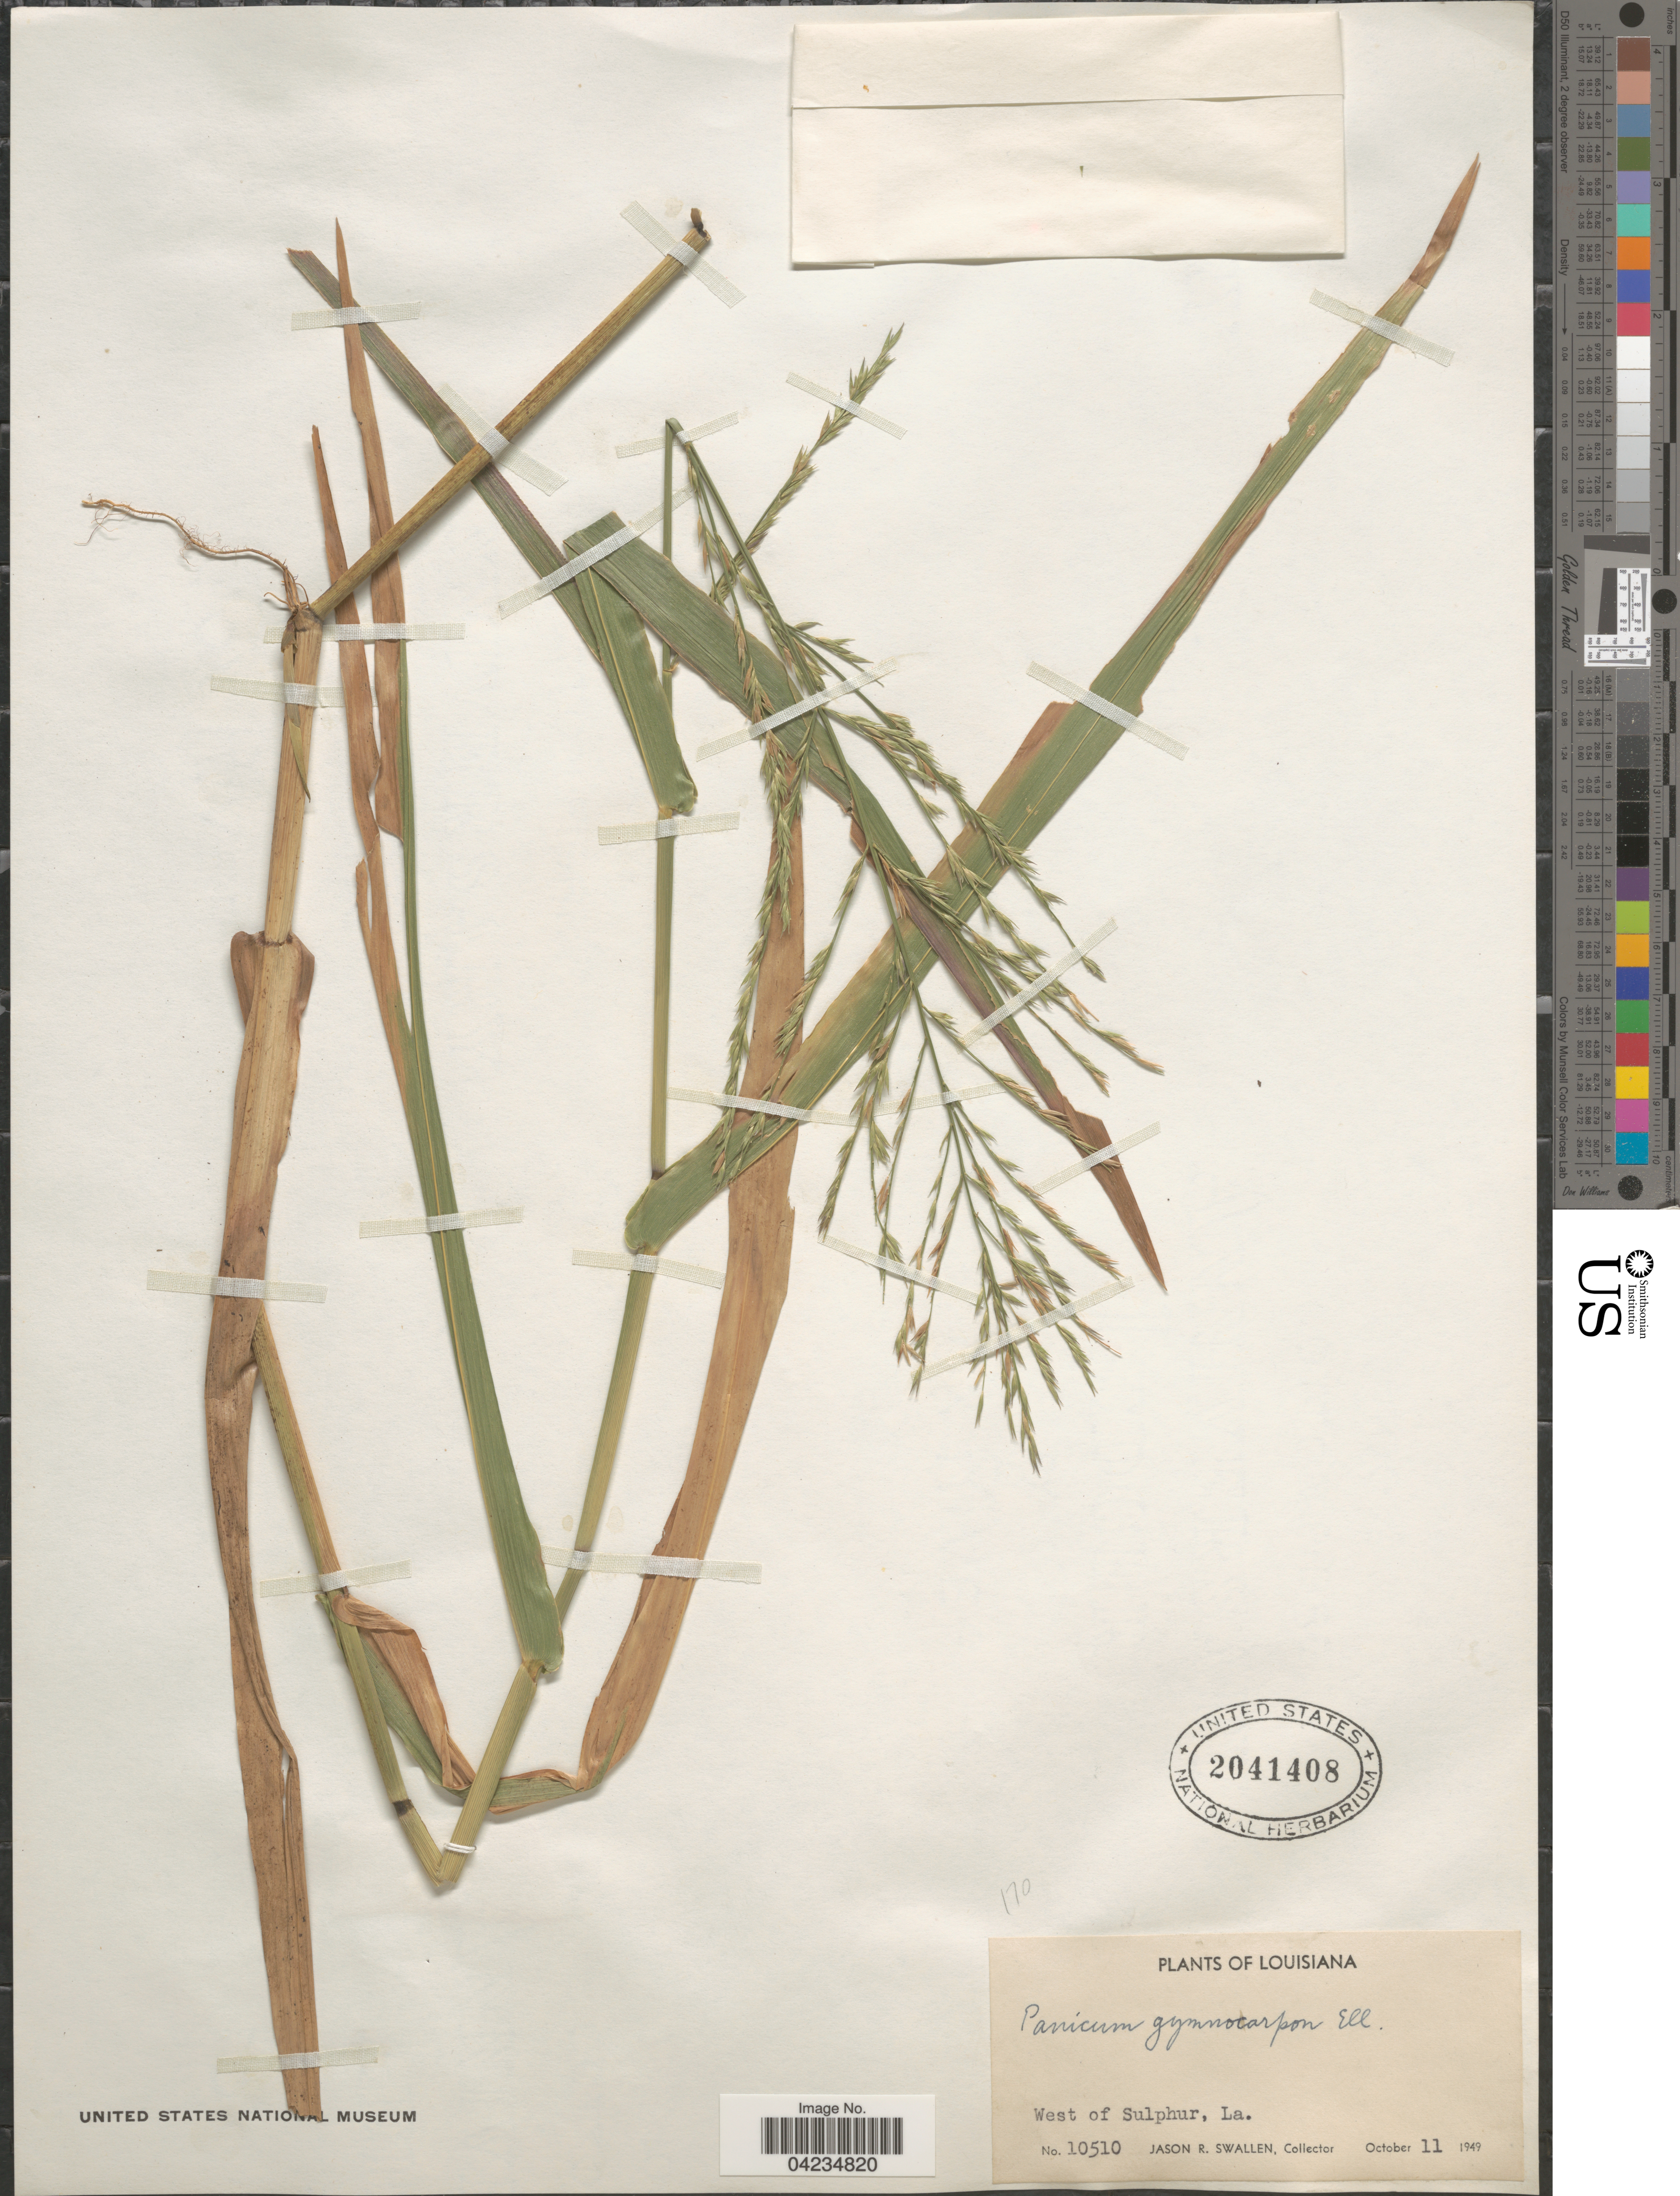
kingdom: Plantae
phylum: Tracheophyta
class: Liliopsida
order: Poales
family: Poaceae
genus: Phanopyrum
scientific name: Phanopyrum gymnocarpon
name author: (Elliott) Nash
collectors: J. R. Swallen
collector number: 10510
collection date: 1949-10-11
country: United States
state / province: Louisiana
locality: West of Sulphur.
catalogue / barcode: US 2041408